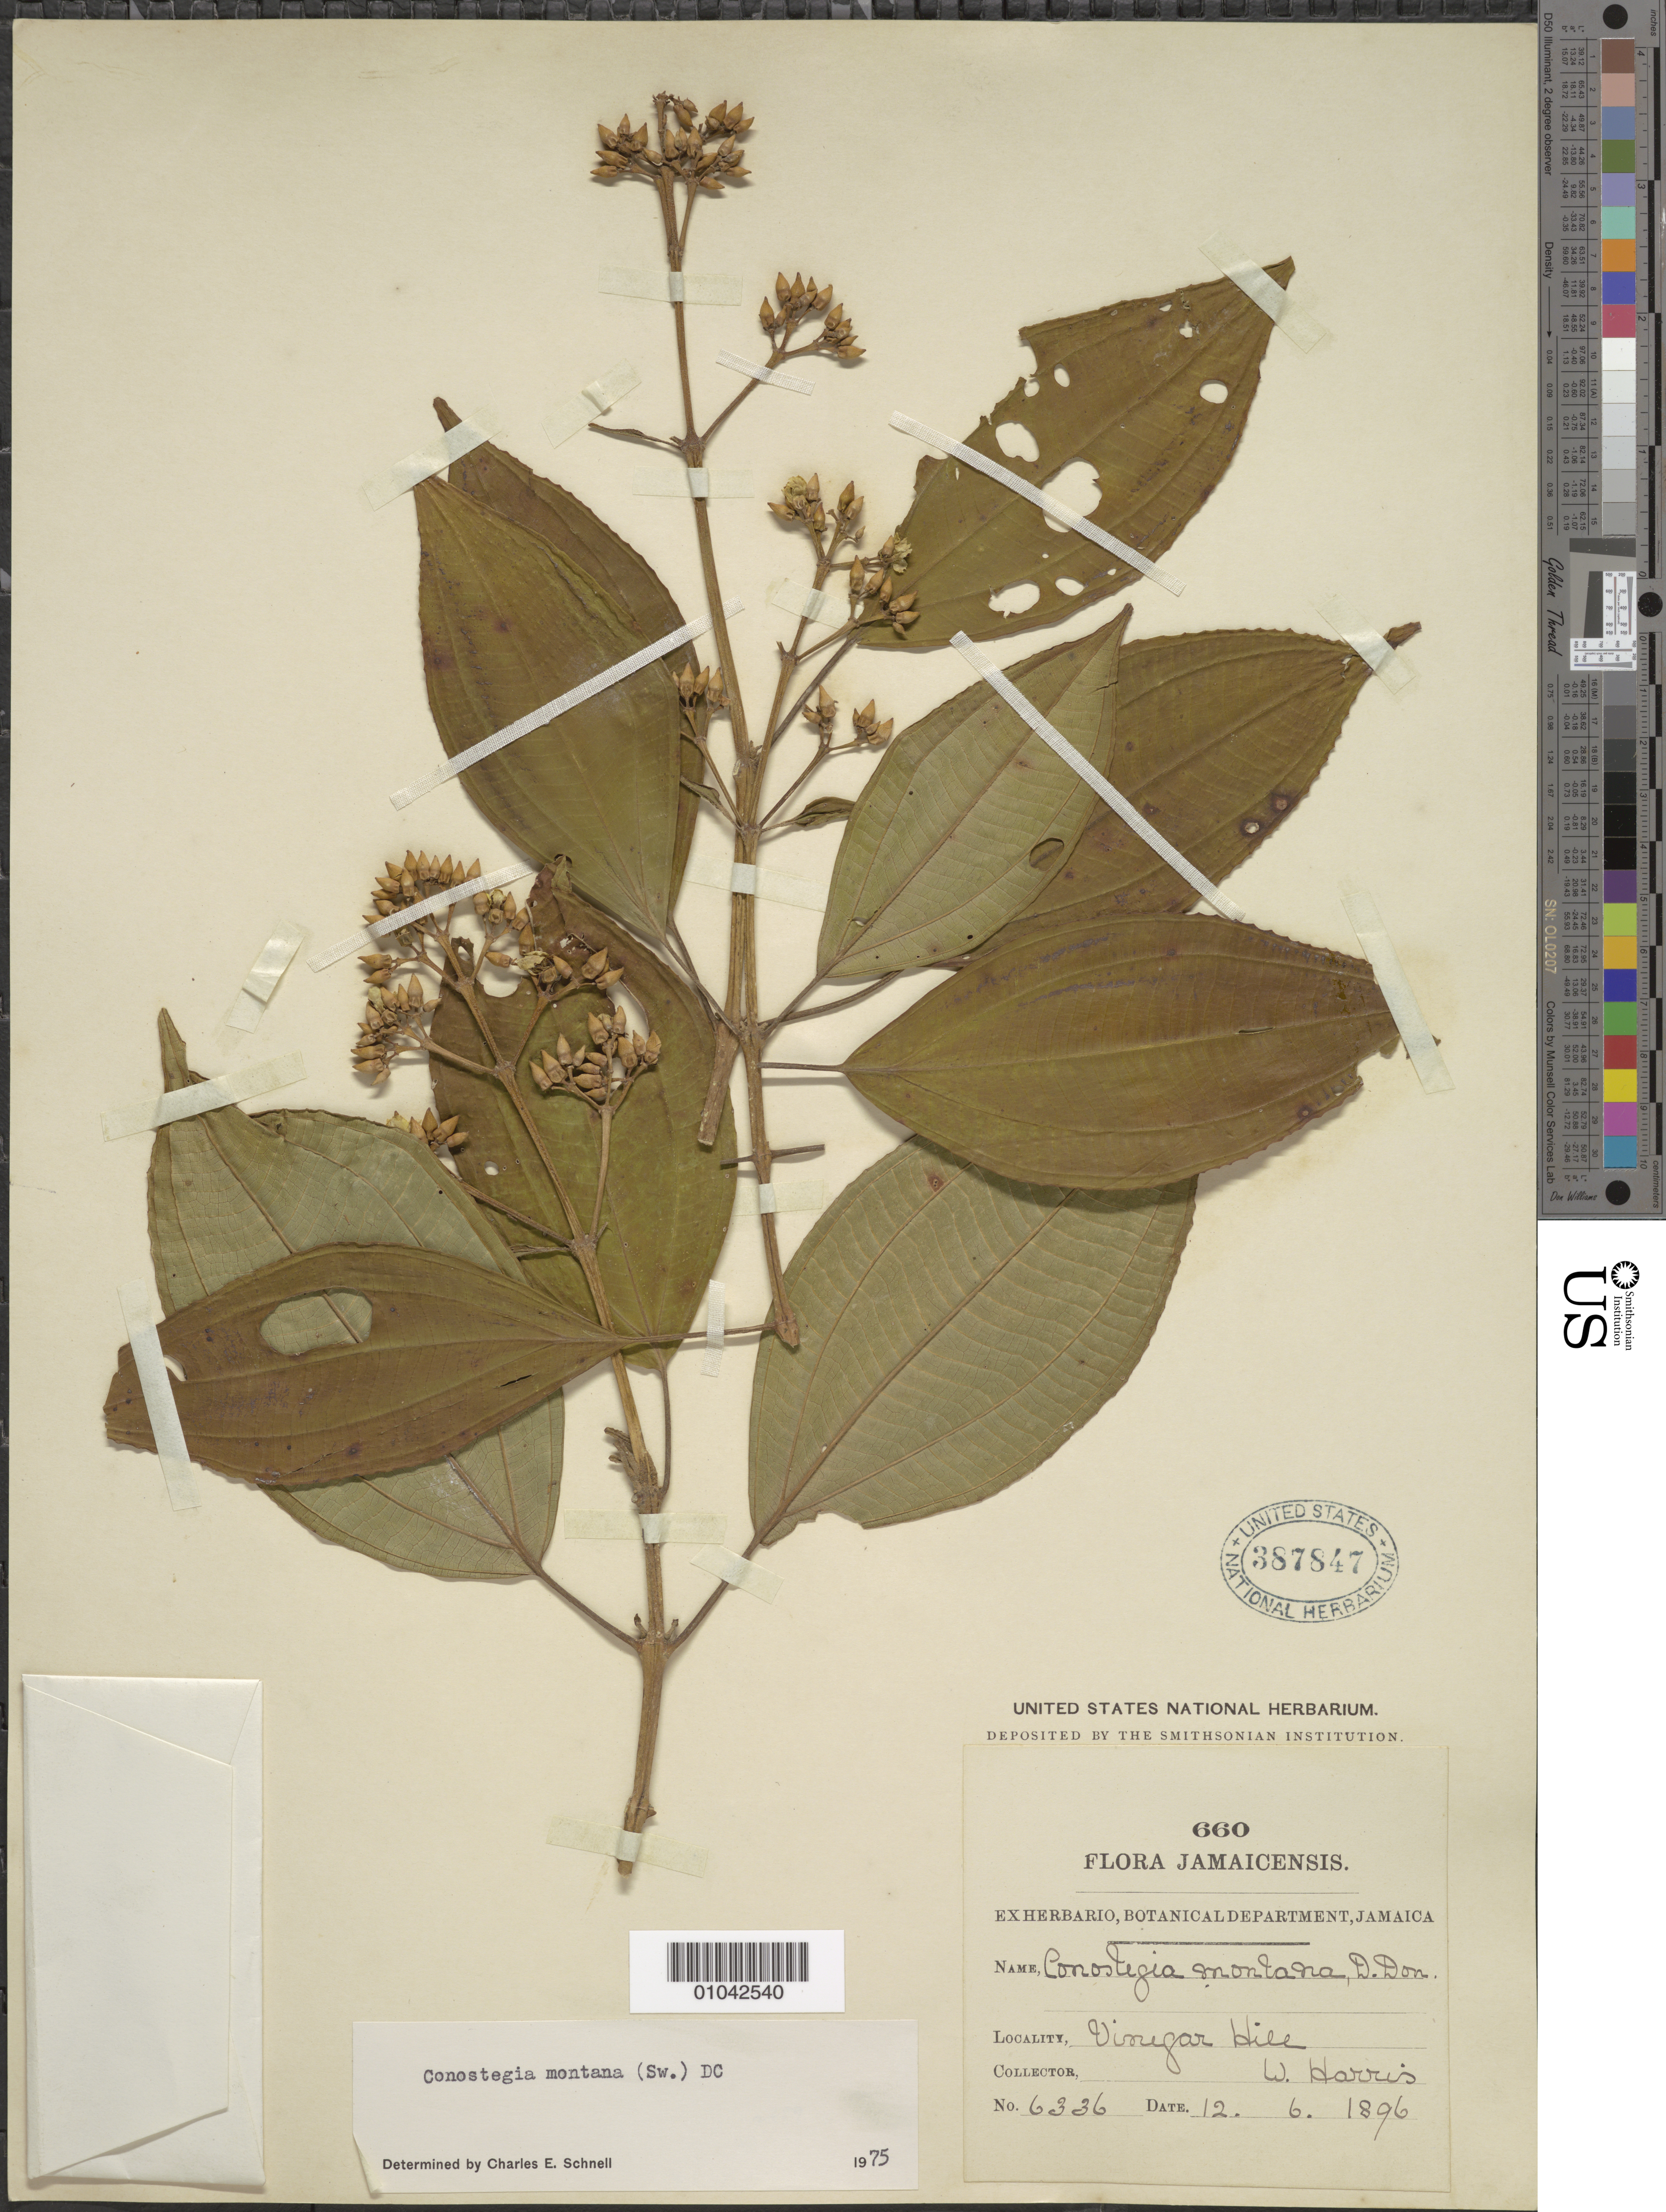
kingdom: Plantae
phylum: Tracheophyta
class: Magnoliopsida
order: Myrtales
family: Melastomataceae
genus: Conostegia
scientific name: Conostegia montana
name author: (Sw.) D. Don ex DC.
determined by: Schnell, C. E.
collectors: W. Harris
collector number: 6336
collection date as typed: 12 Jun 1896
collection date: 1896-06-12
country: Jamaica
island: Jamaica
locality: Vinegar Hill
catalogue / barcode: US 387847